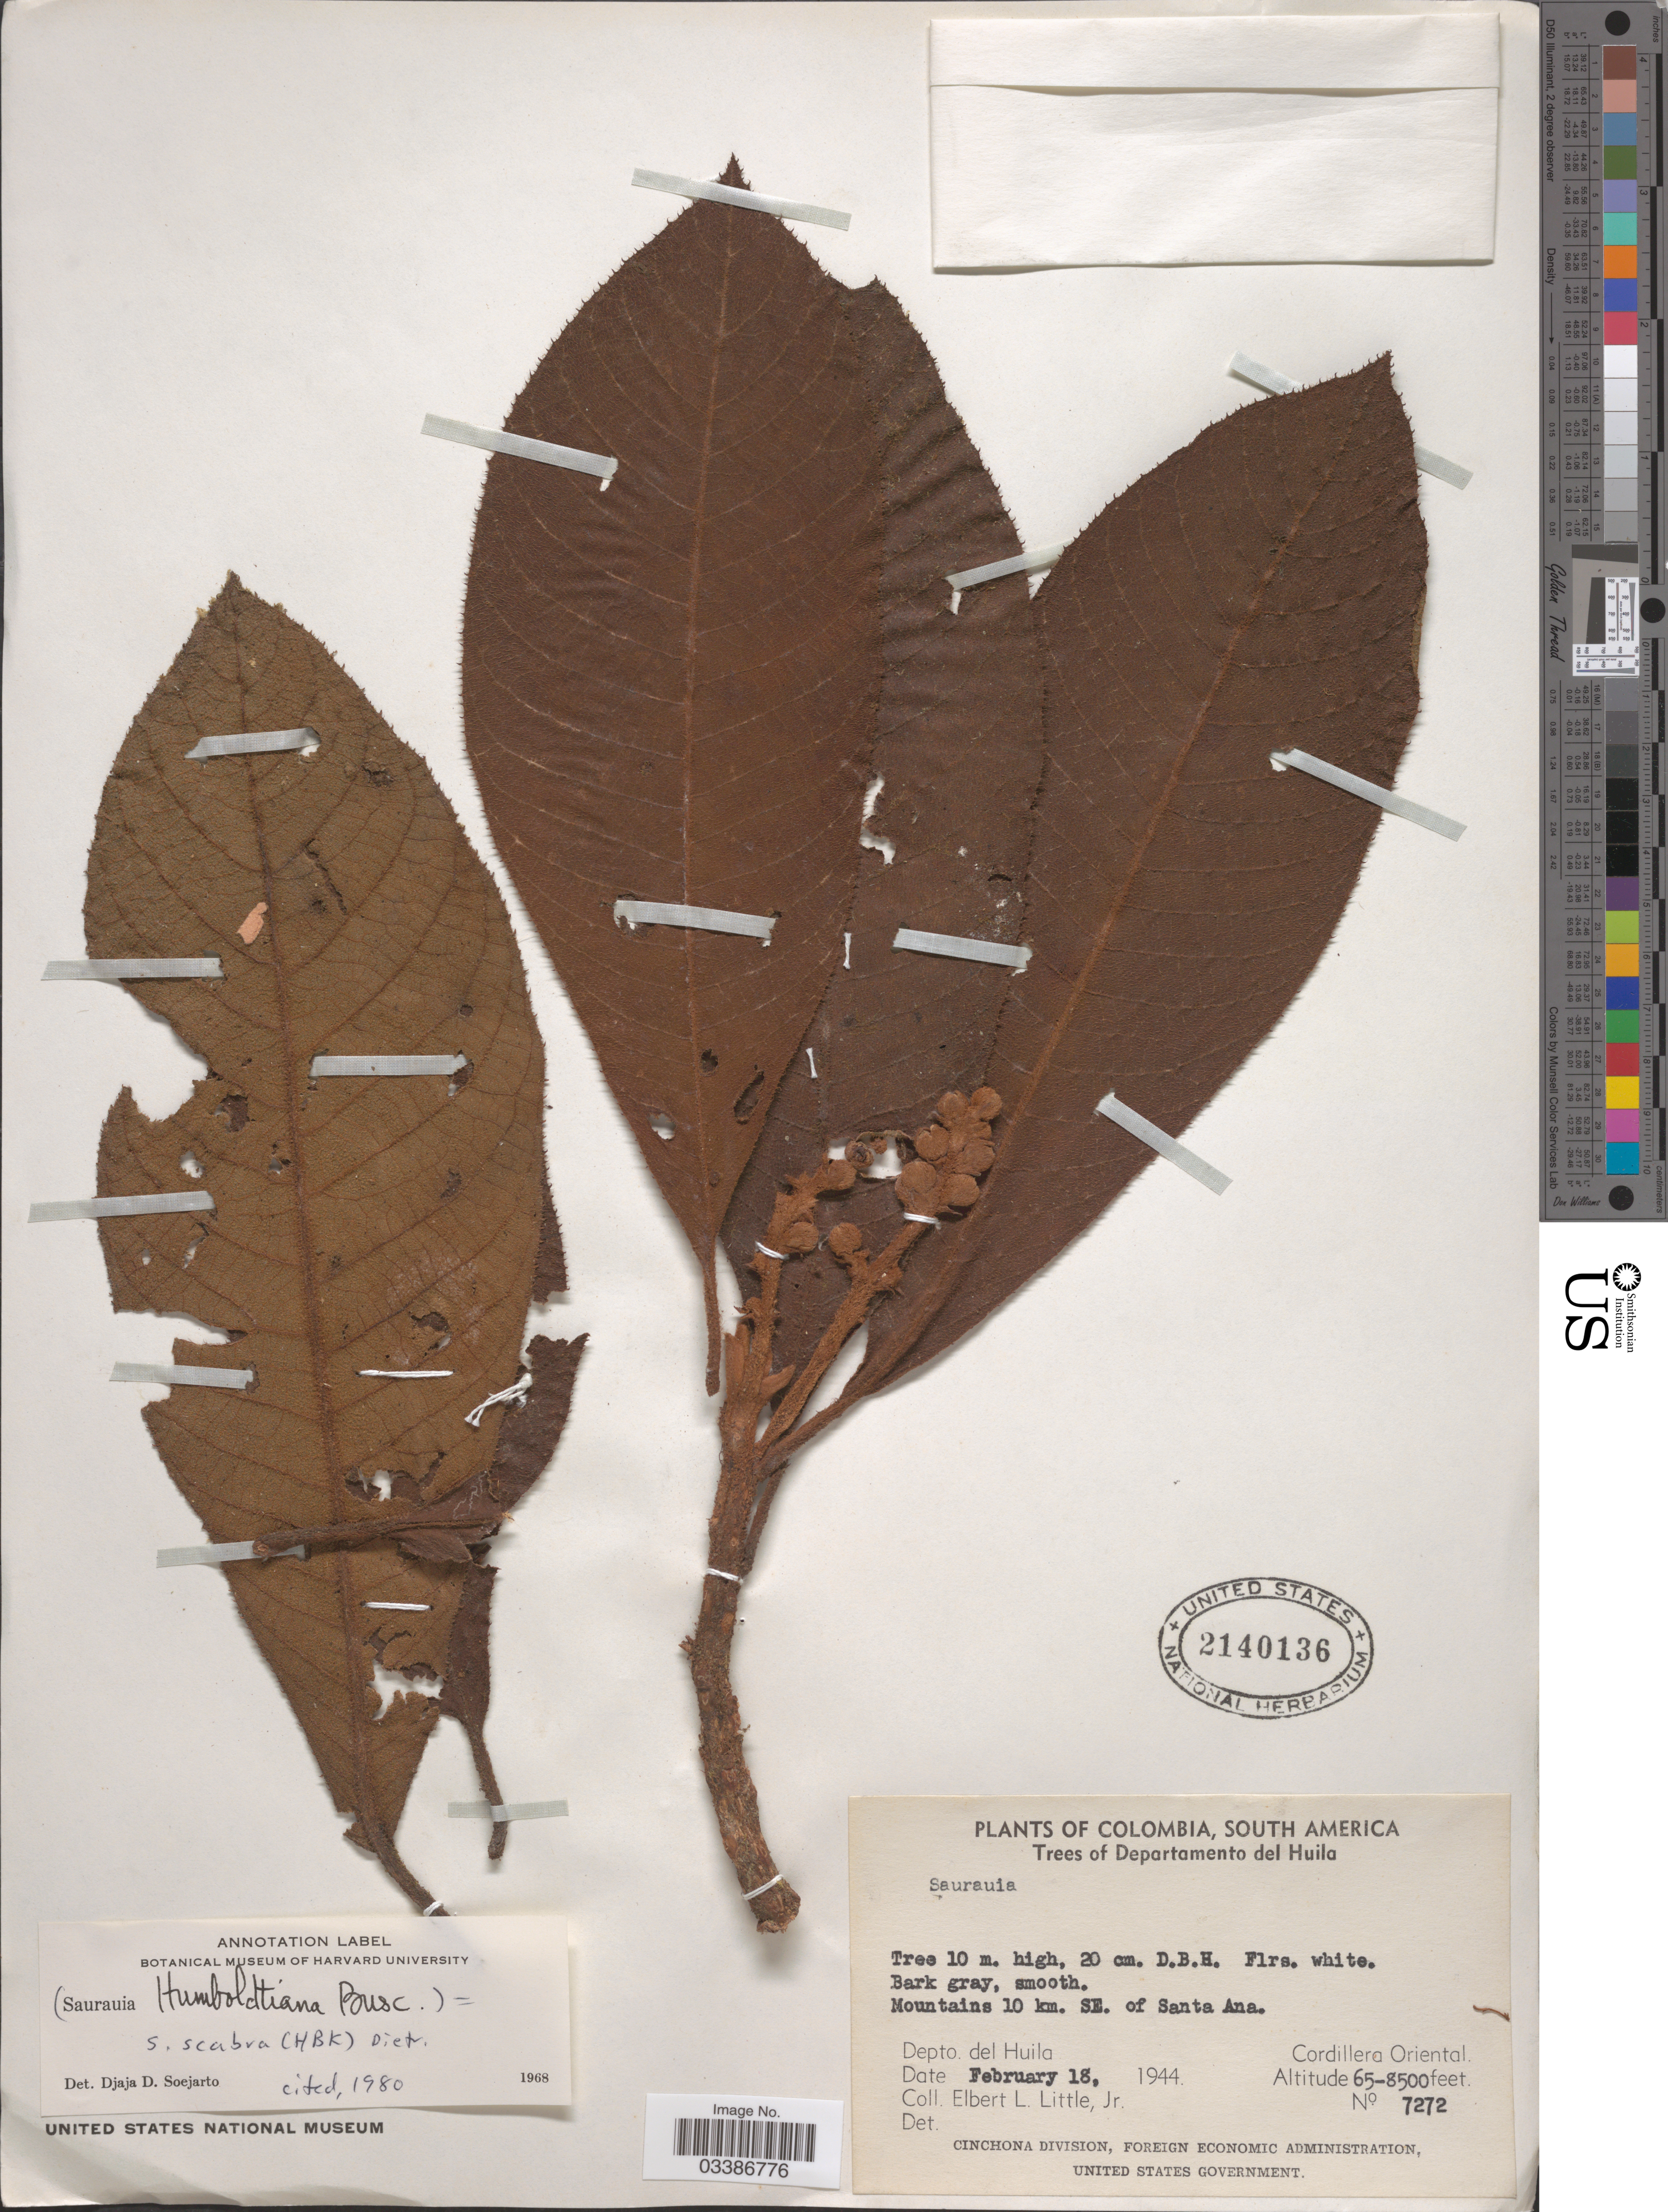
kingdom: Plantae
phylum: Tracheophyta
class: Magnoliopsida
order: Ericales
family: Actinidiaceae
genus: Saurauia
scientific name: Saurauia scabra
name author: (Kunth) D. Dietr.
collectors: E. L. Little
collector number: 7272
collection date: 1944-02-18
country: Colombia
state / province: Huila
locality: Mountains 10 km. SE. of Santa Ana. Depto. del Huila. Cordillera Oriental.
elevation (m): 1981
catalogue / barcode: US 2140136